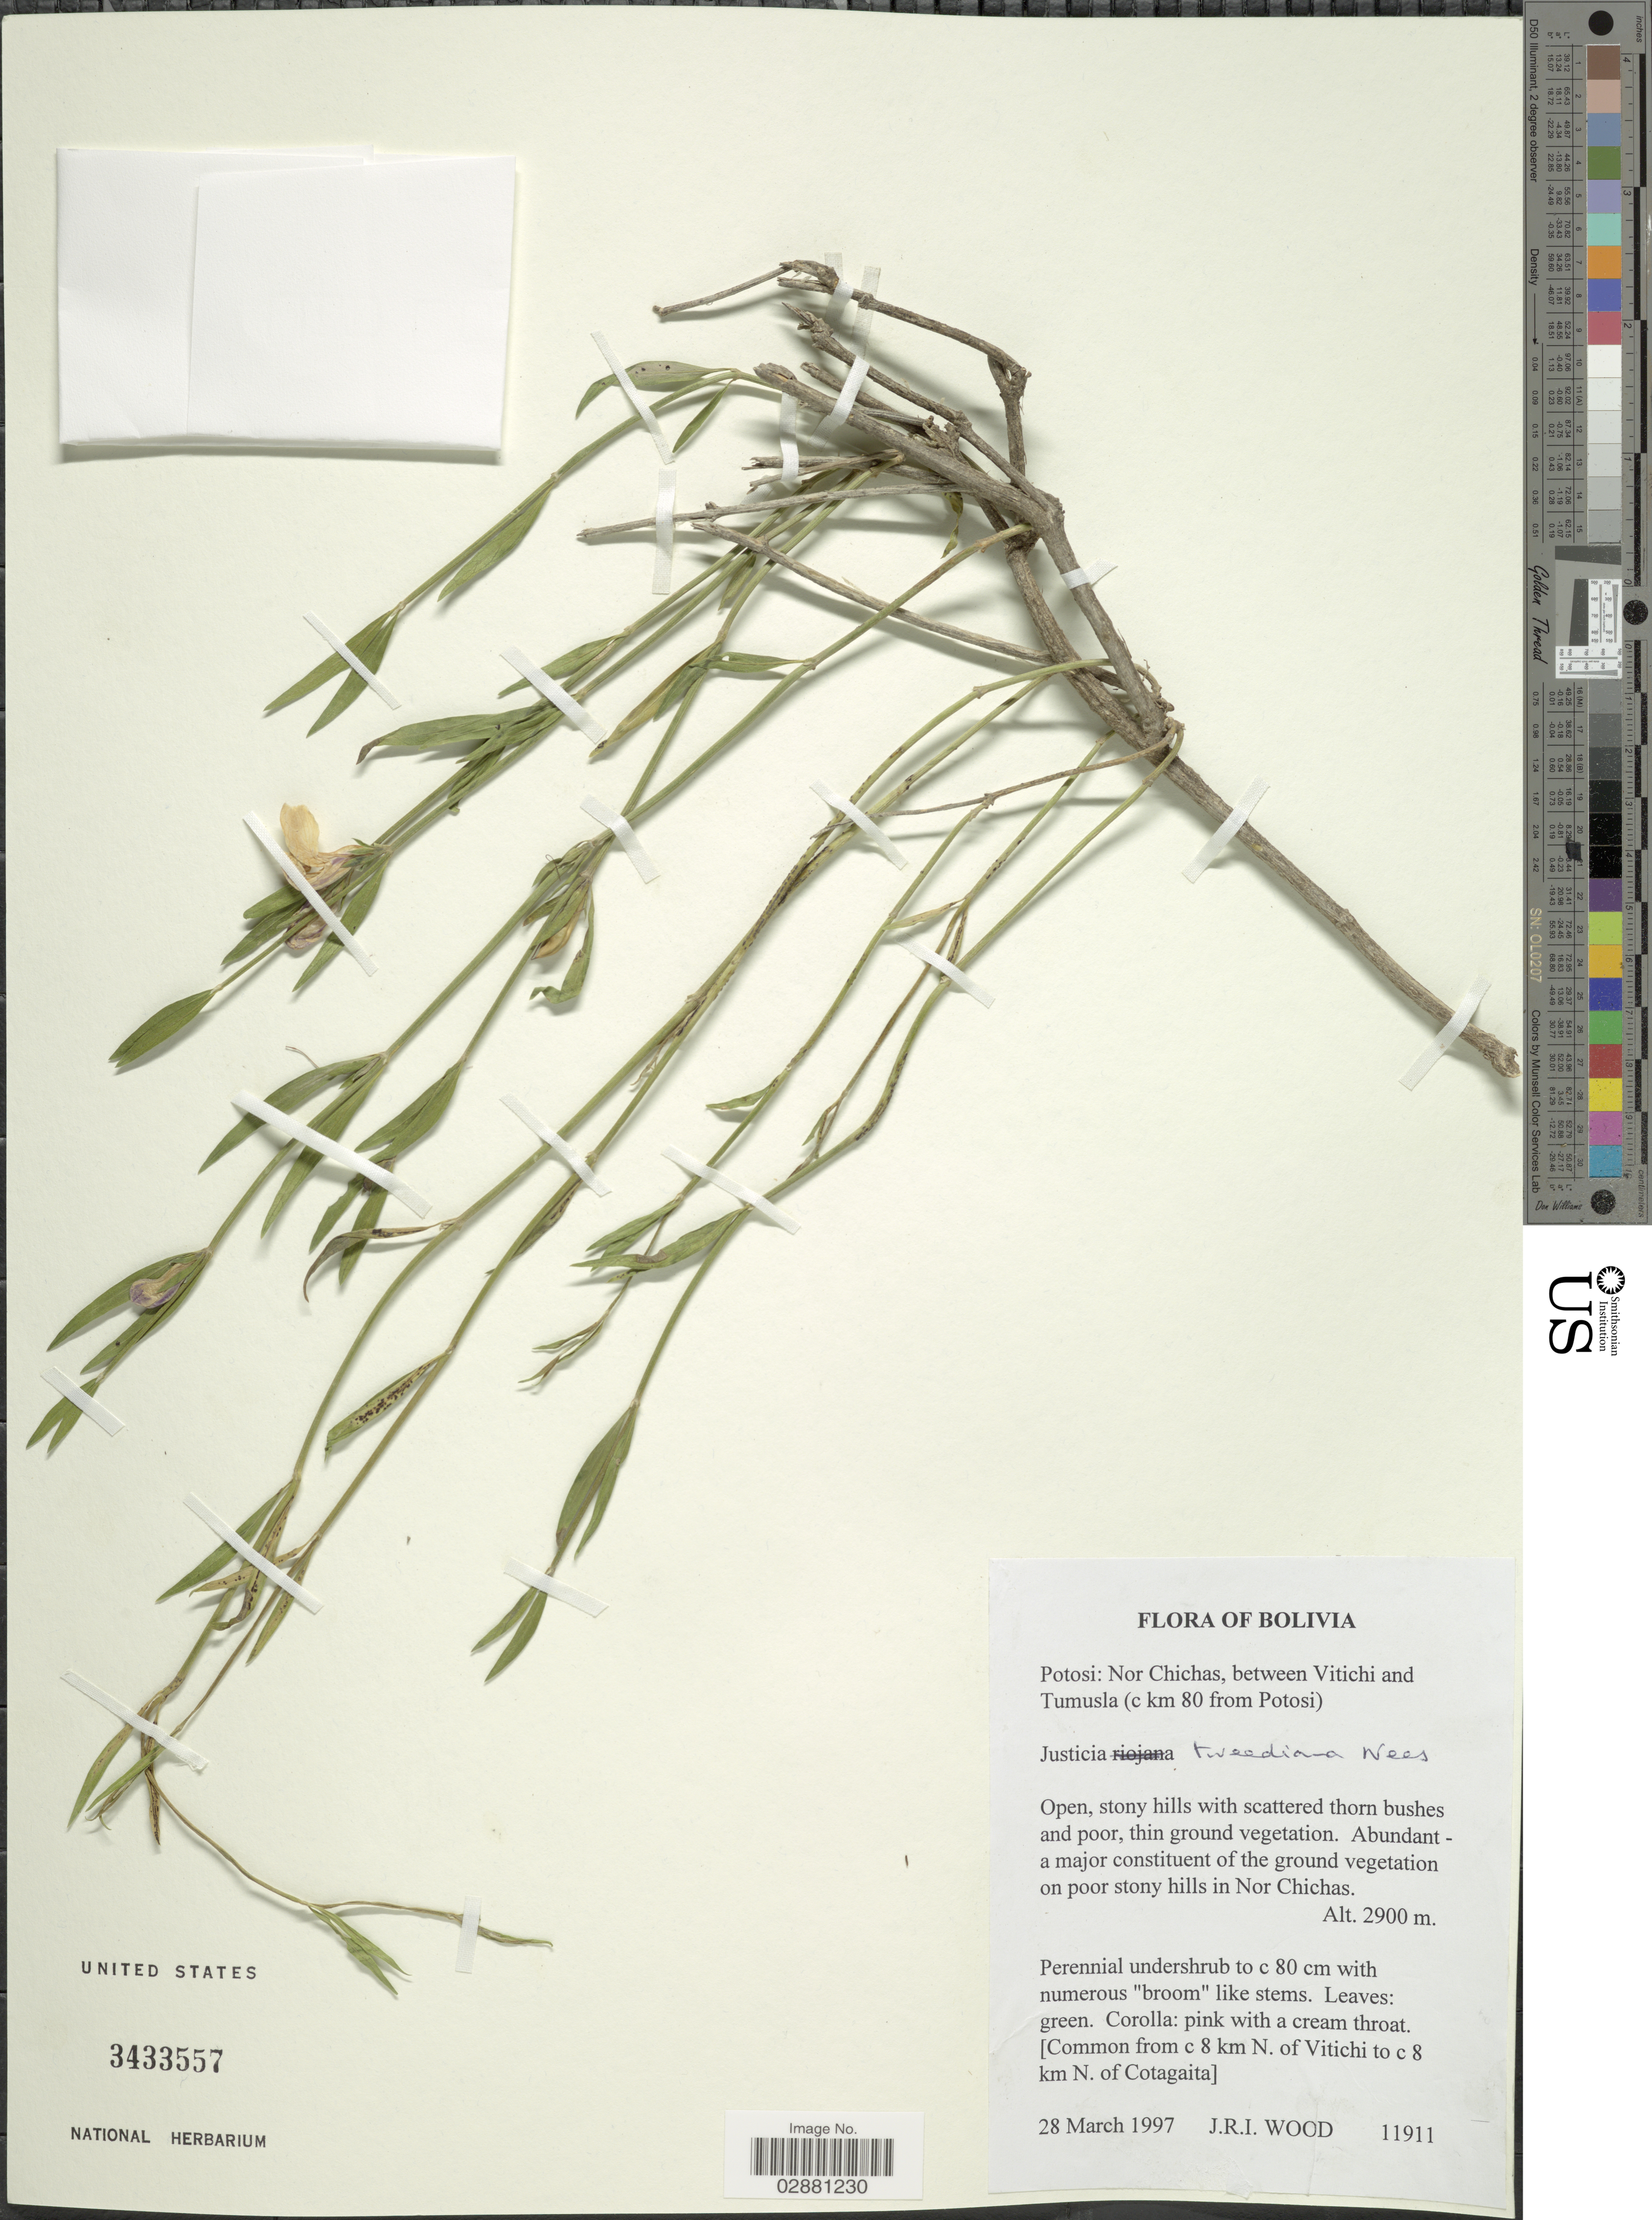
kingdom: Plantae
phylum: Tracheophyta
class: Magnoliopsida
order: Lamiales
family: Acanthaceae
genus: Justicia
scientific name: Justicia tweediana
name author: (Nees) Griseb.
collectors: J. R. I. Wood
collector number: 11911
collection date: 1997-03-28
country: Bolivia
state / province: Potosi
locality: Nor Chichas, between Vitichi and Tumusla (c km 80 from Potosi), poor stony hills in Nor Chichas.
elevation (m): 2900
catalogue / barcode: US 3433557